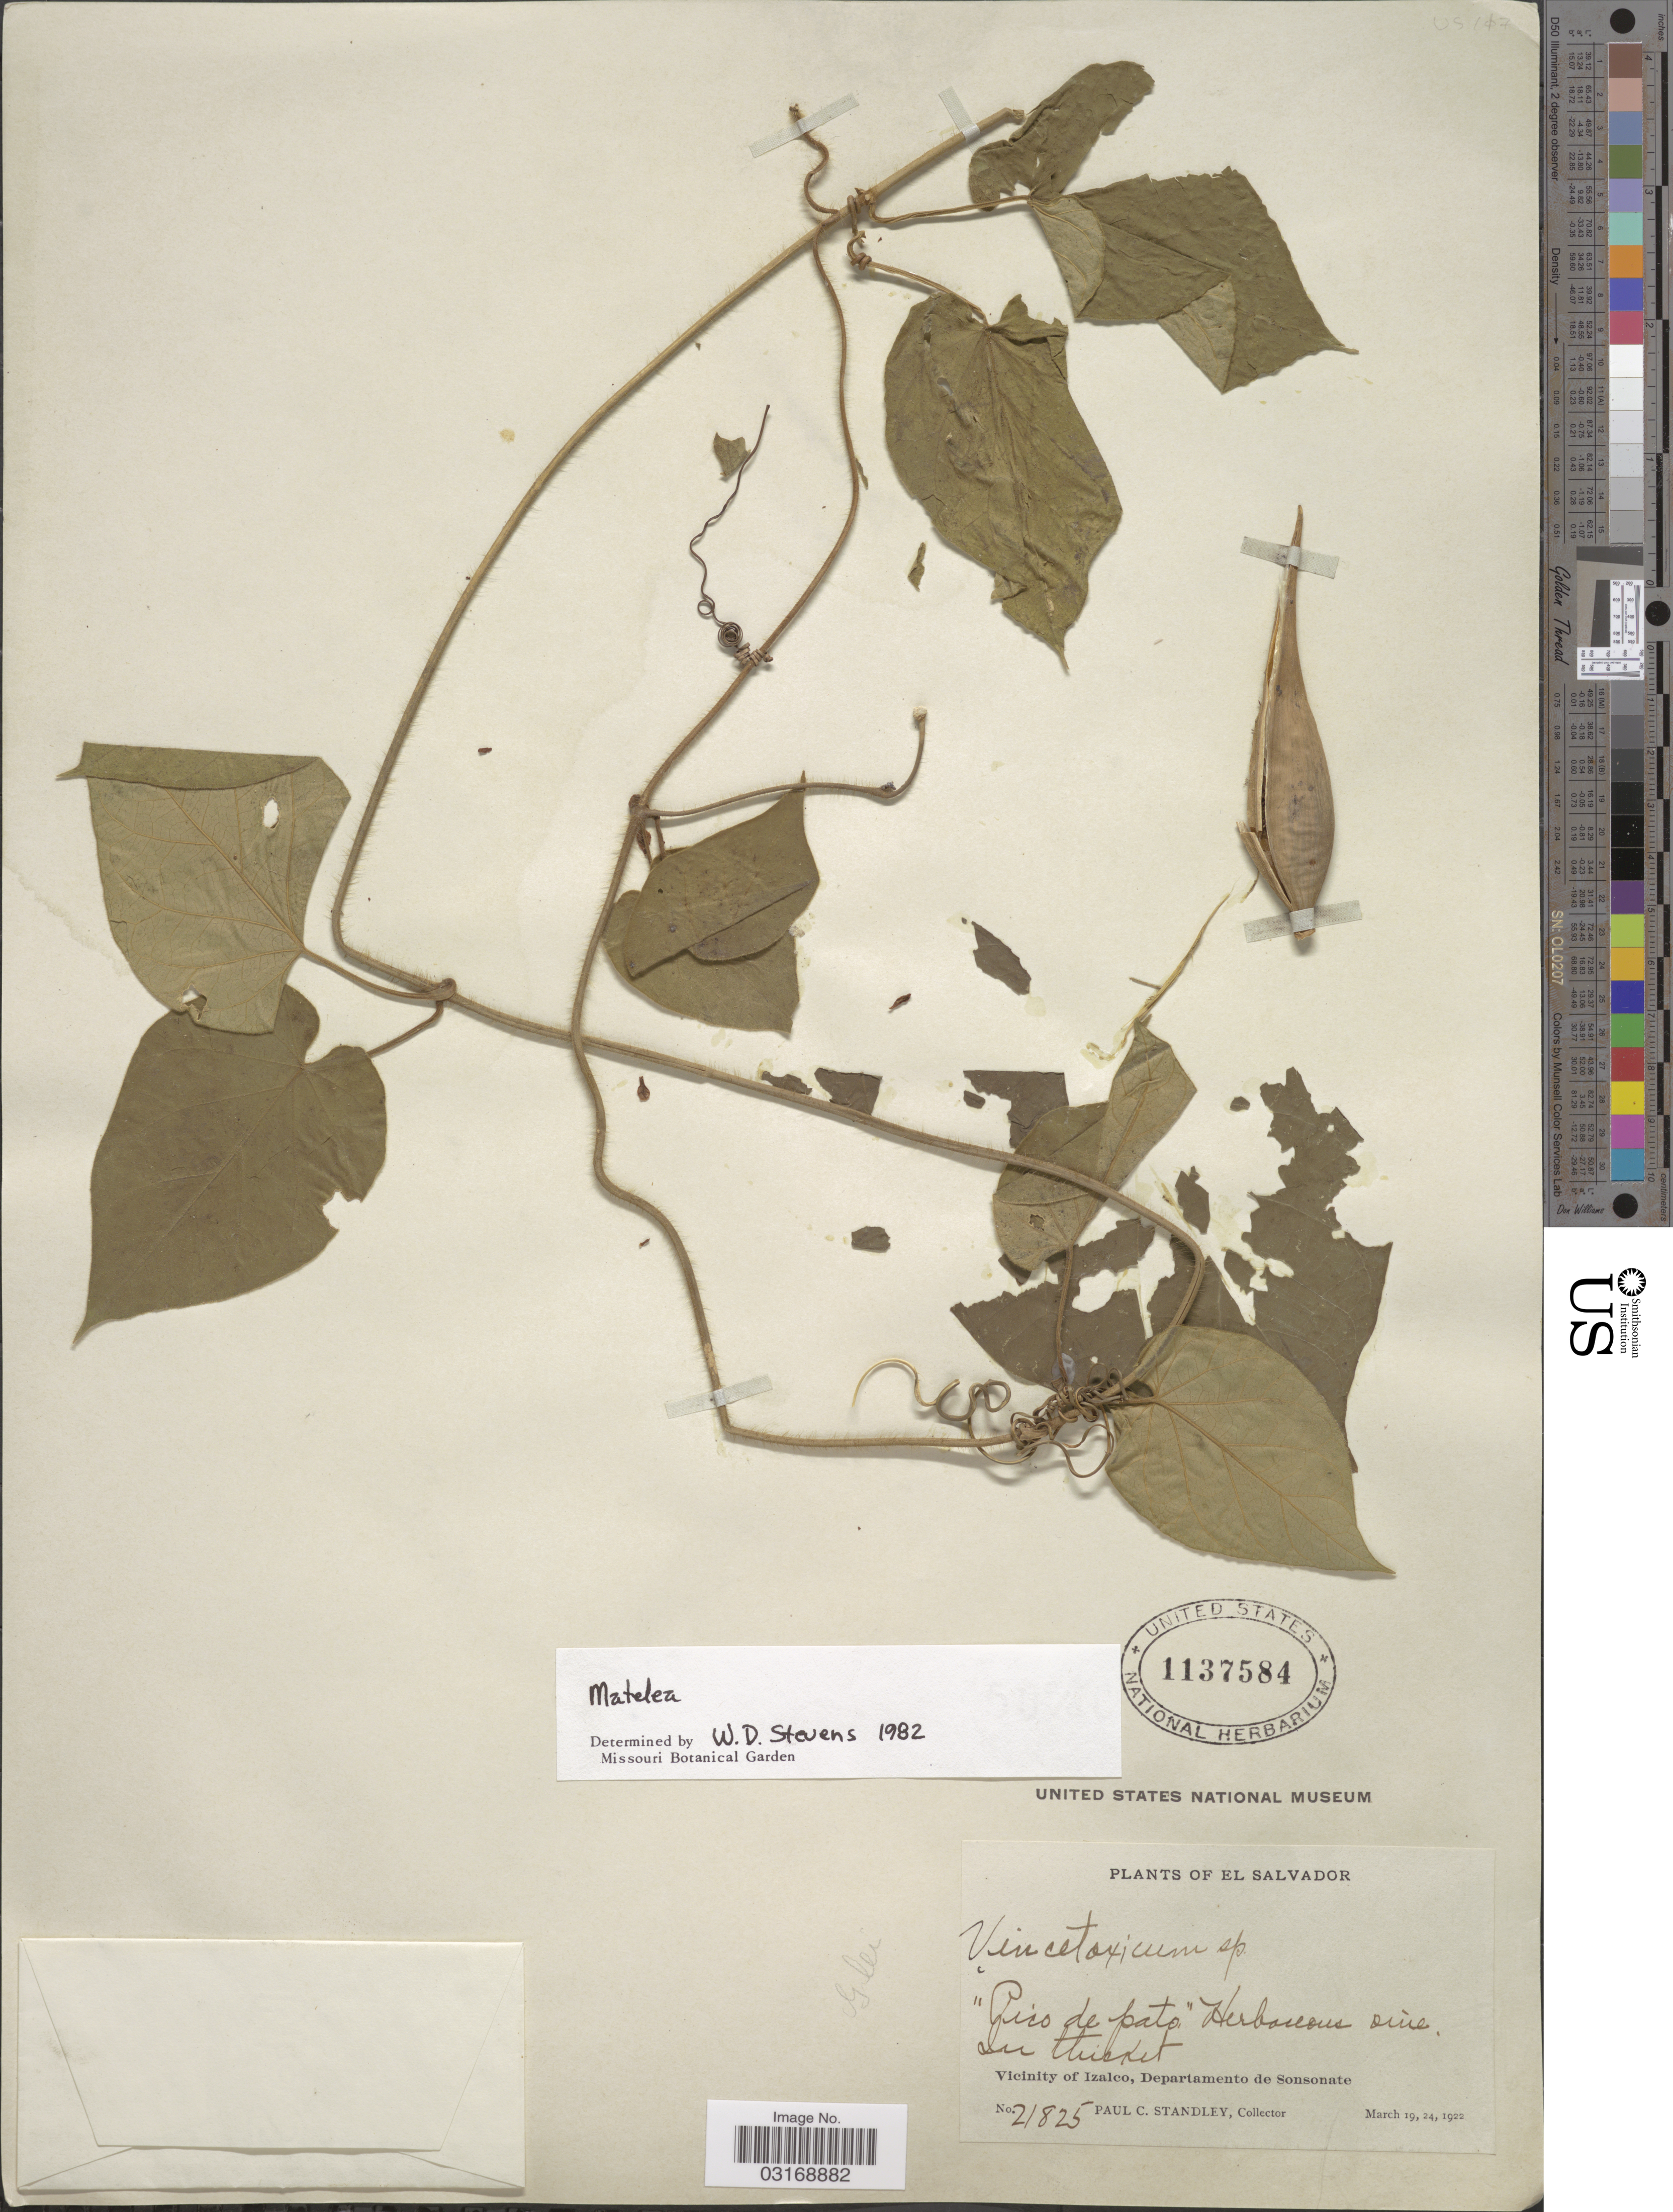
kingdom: Plantae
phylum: Tracheophyta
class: Magnoliopsida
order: Gentianales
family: Apocynaceae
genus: Matelea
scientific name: Matelea sp.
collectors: P. C. Standley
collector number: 21825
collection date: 1922-03-19/1922-03-24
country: El Salvador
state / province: Sonsonate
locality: Vicinity of Izalco, Departamento de Sonsonate.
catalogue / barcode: US 1137584